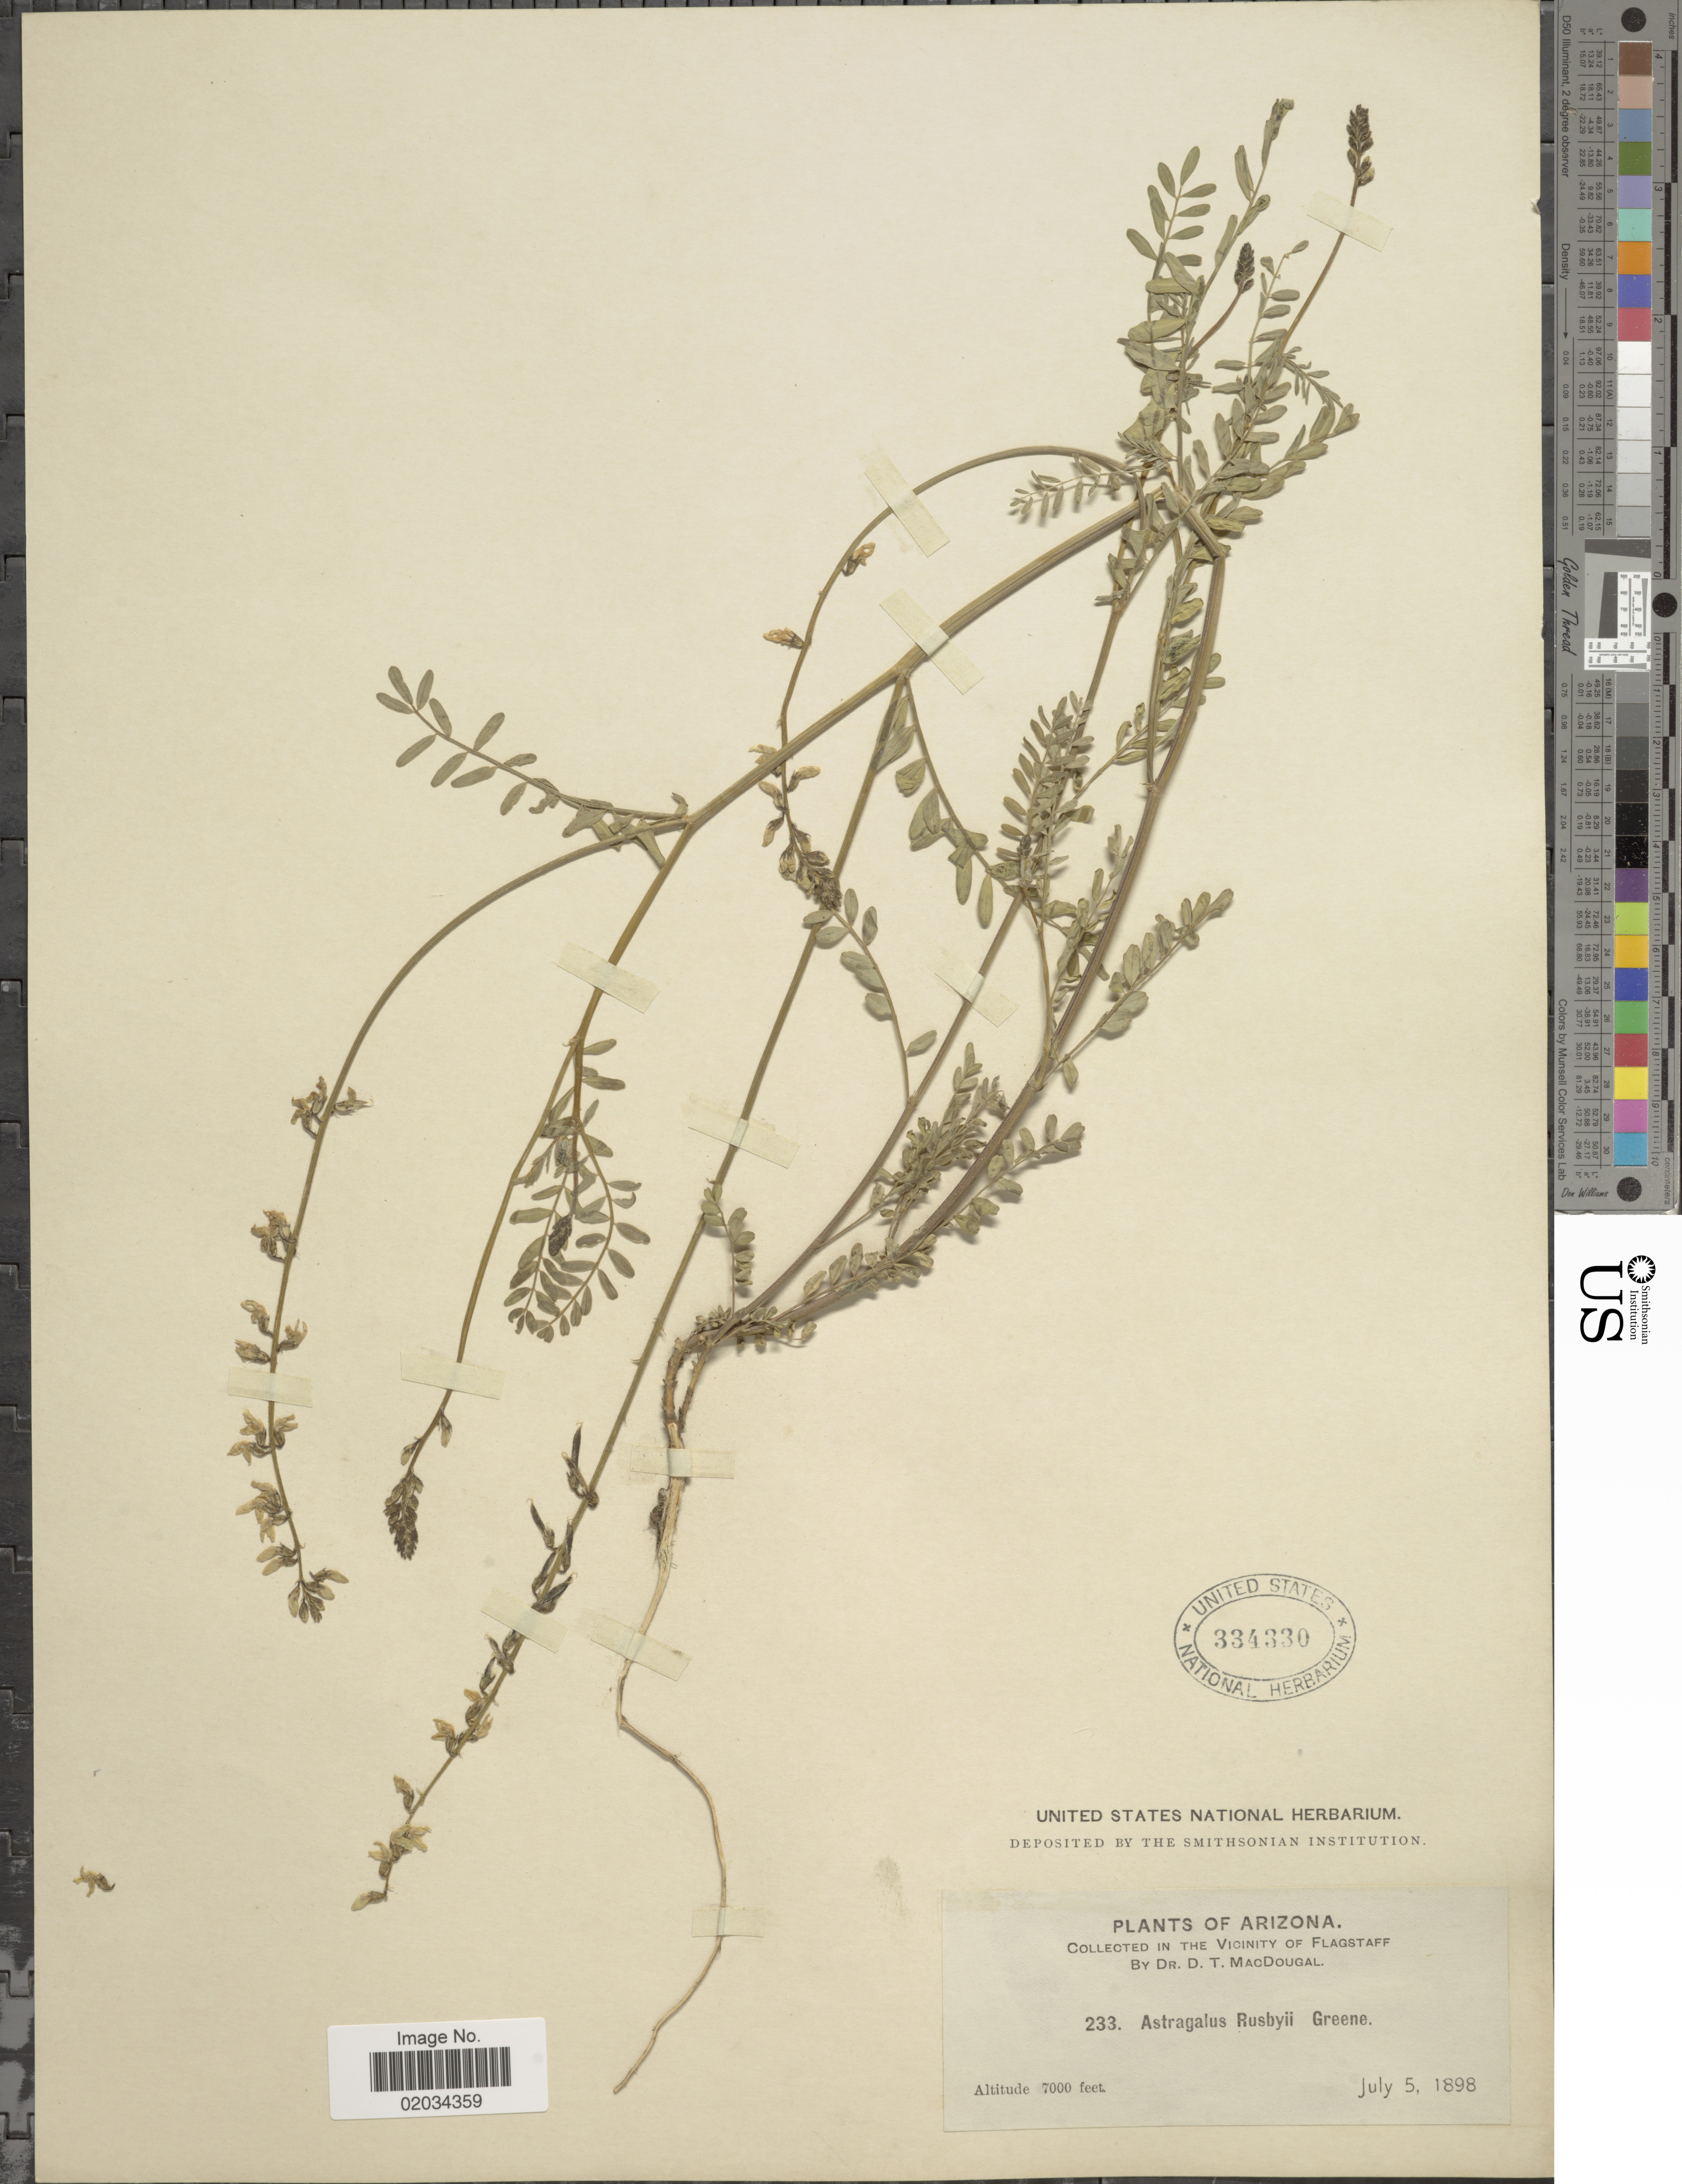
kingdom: Plantae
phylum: Tracheophyta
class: Magnoliopsida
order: Fabales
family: Fabaceae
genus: Astragalus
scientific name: Astragalus rusbyi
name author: Greene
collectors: D. T. MacDougal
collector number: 233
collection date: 1898-07-05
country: United States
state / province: Arizona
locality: Vicinity of Flagstaff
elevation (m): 2134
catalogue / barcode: US 334330